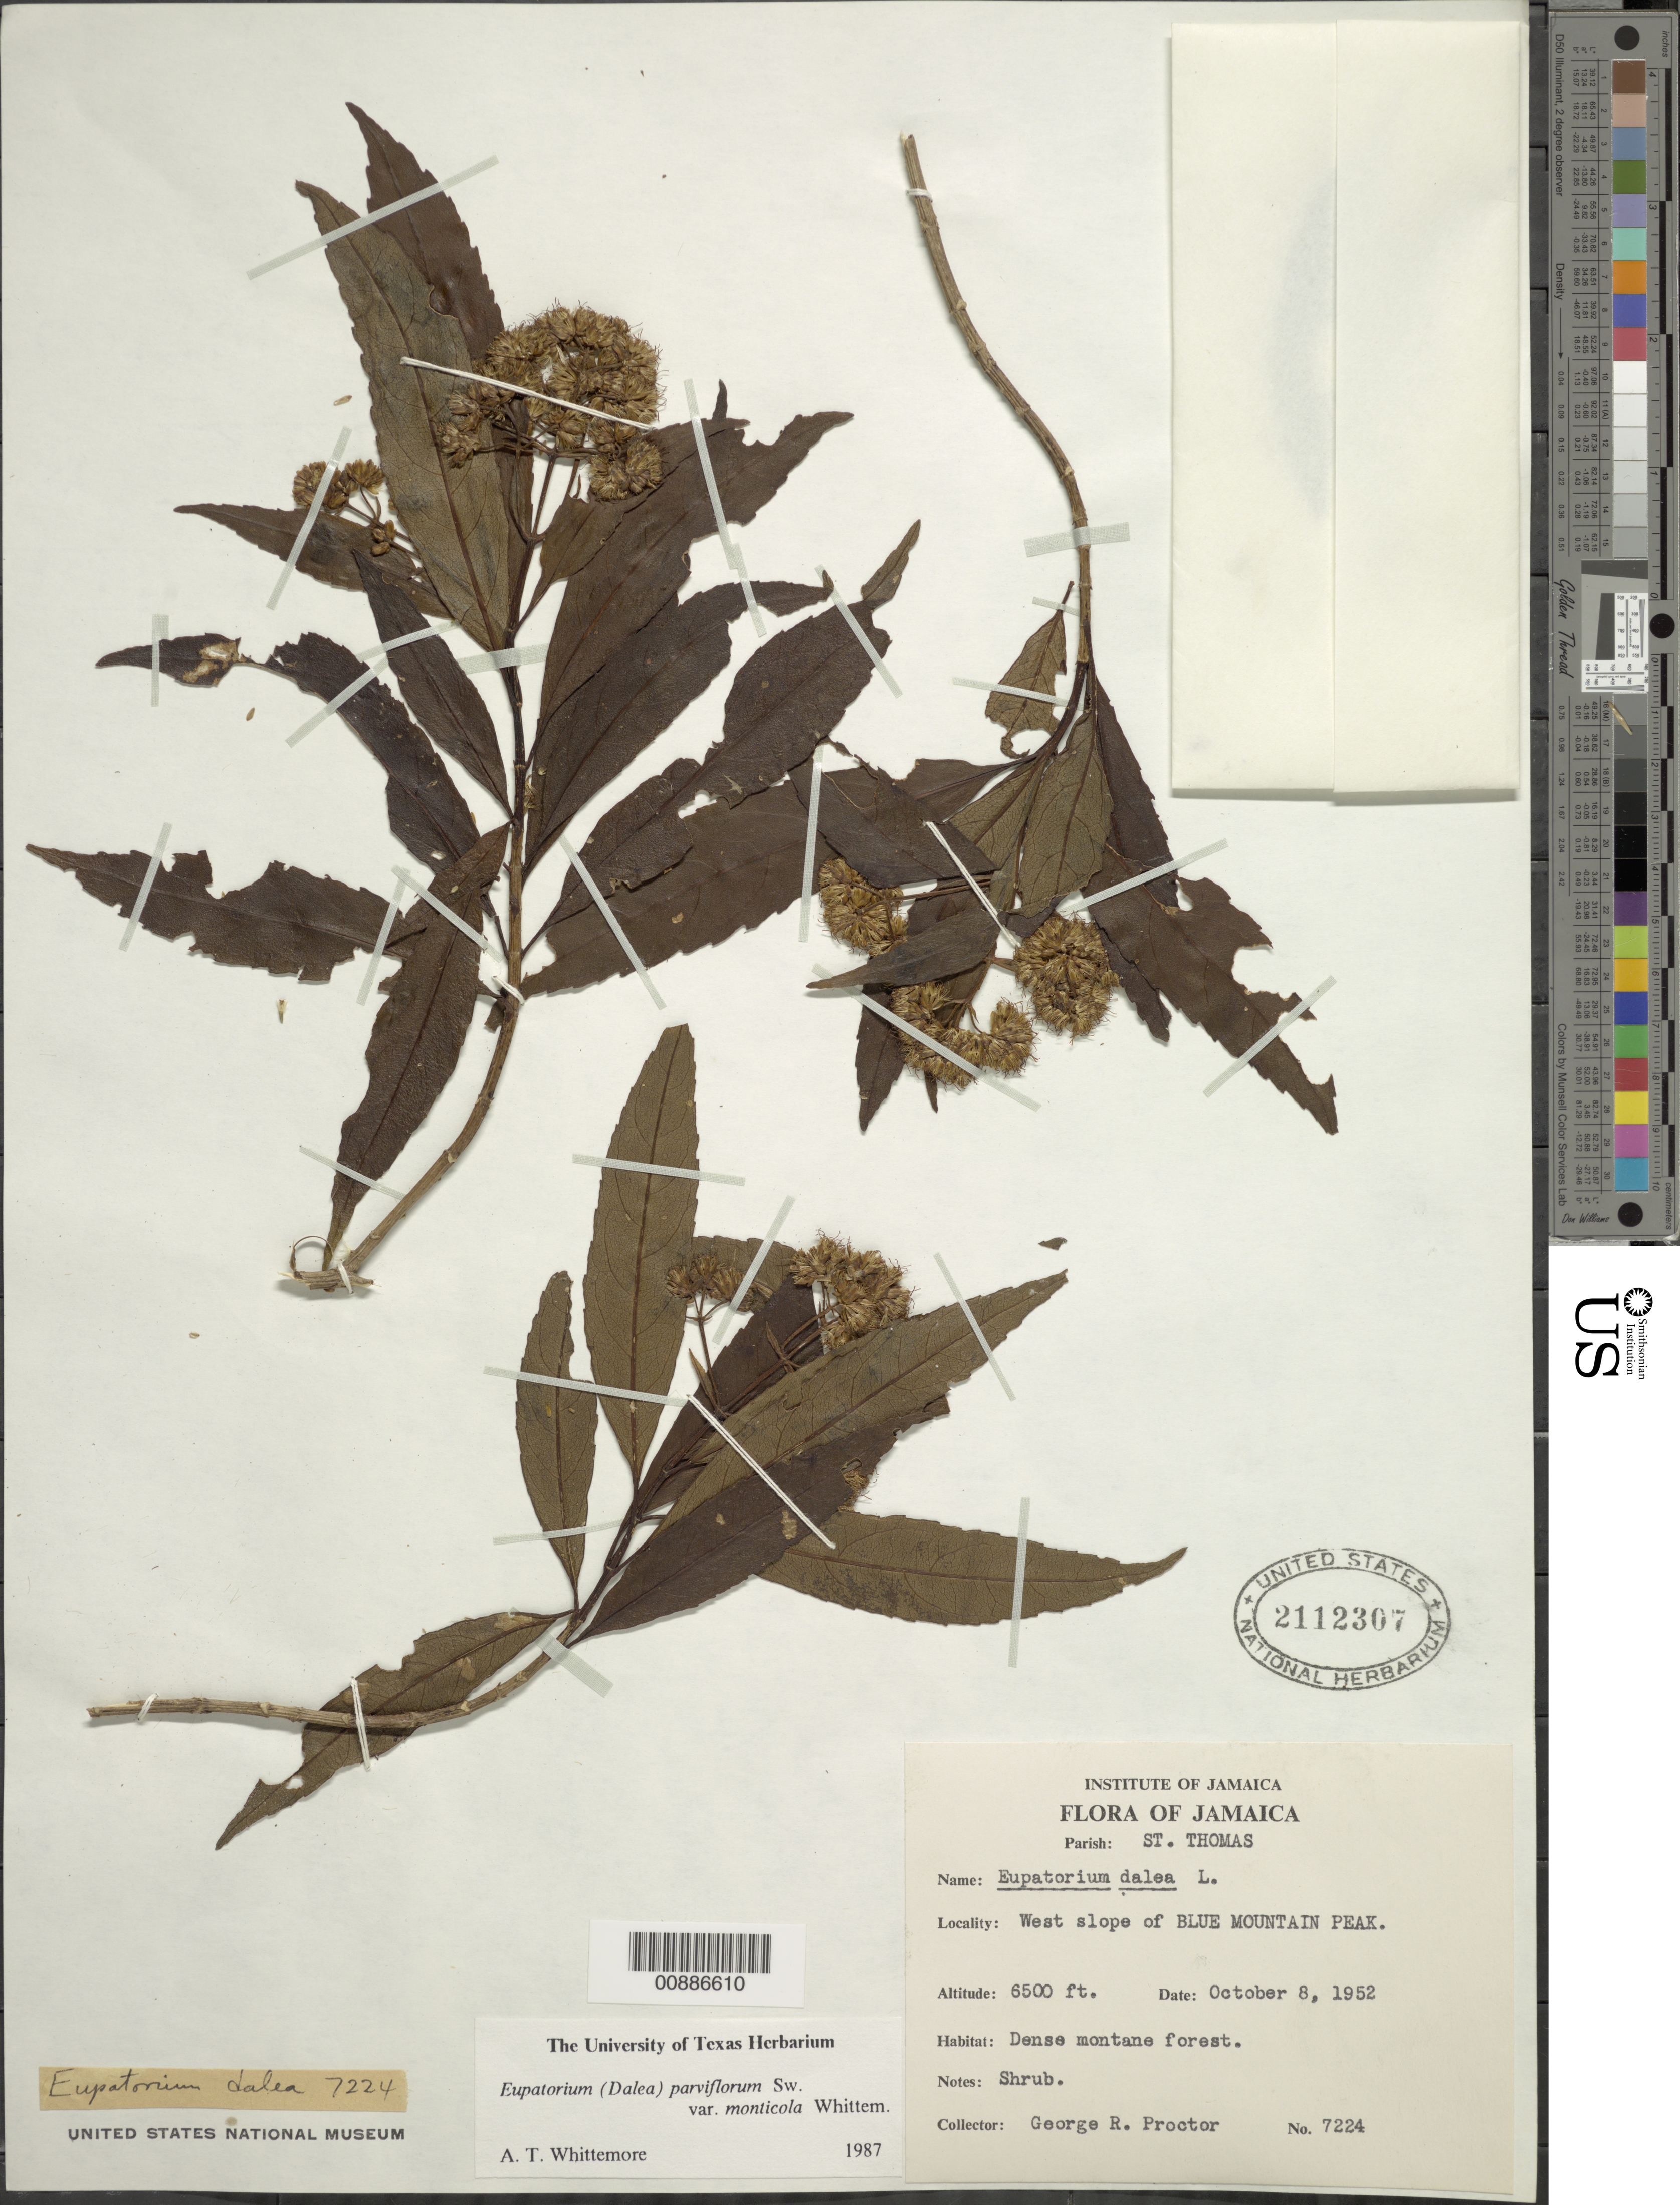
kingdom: Plantae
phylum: Tracheophyta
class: Magnoliopsida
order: Asterales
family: Asteraceae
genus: Critonia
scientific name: Critonia parviflora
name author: (Sw.) DC.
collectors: G. R. Proctor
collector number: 7224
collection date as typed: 08 Oct 1952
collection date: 1952-10-08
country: Jamaica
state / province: Saint Thomas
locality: West slope of Blue Mountain Peak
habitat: Dense montane forest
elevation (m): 1981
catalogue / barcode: US 2112307